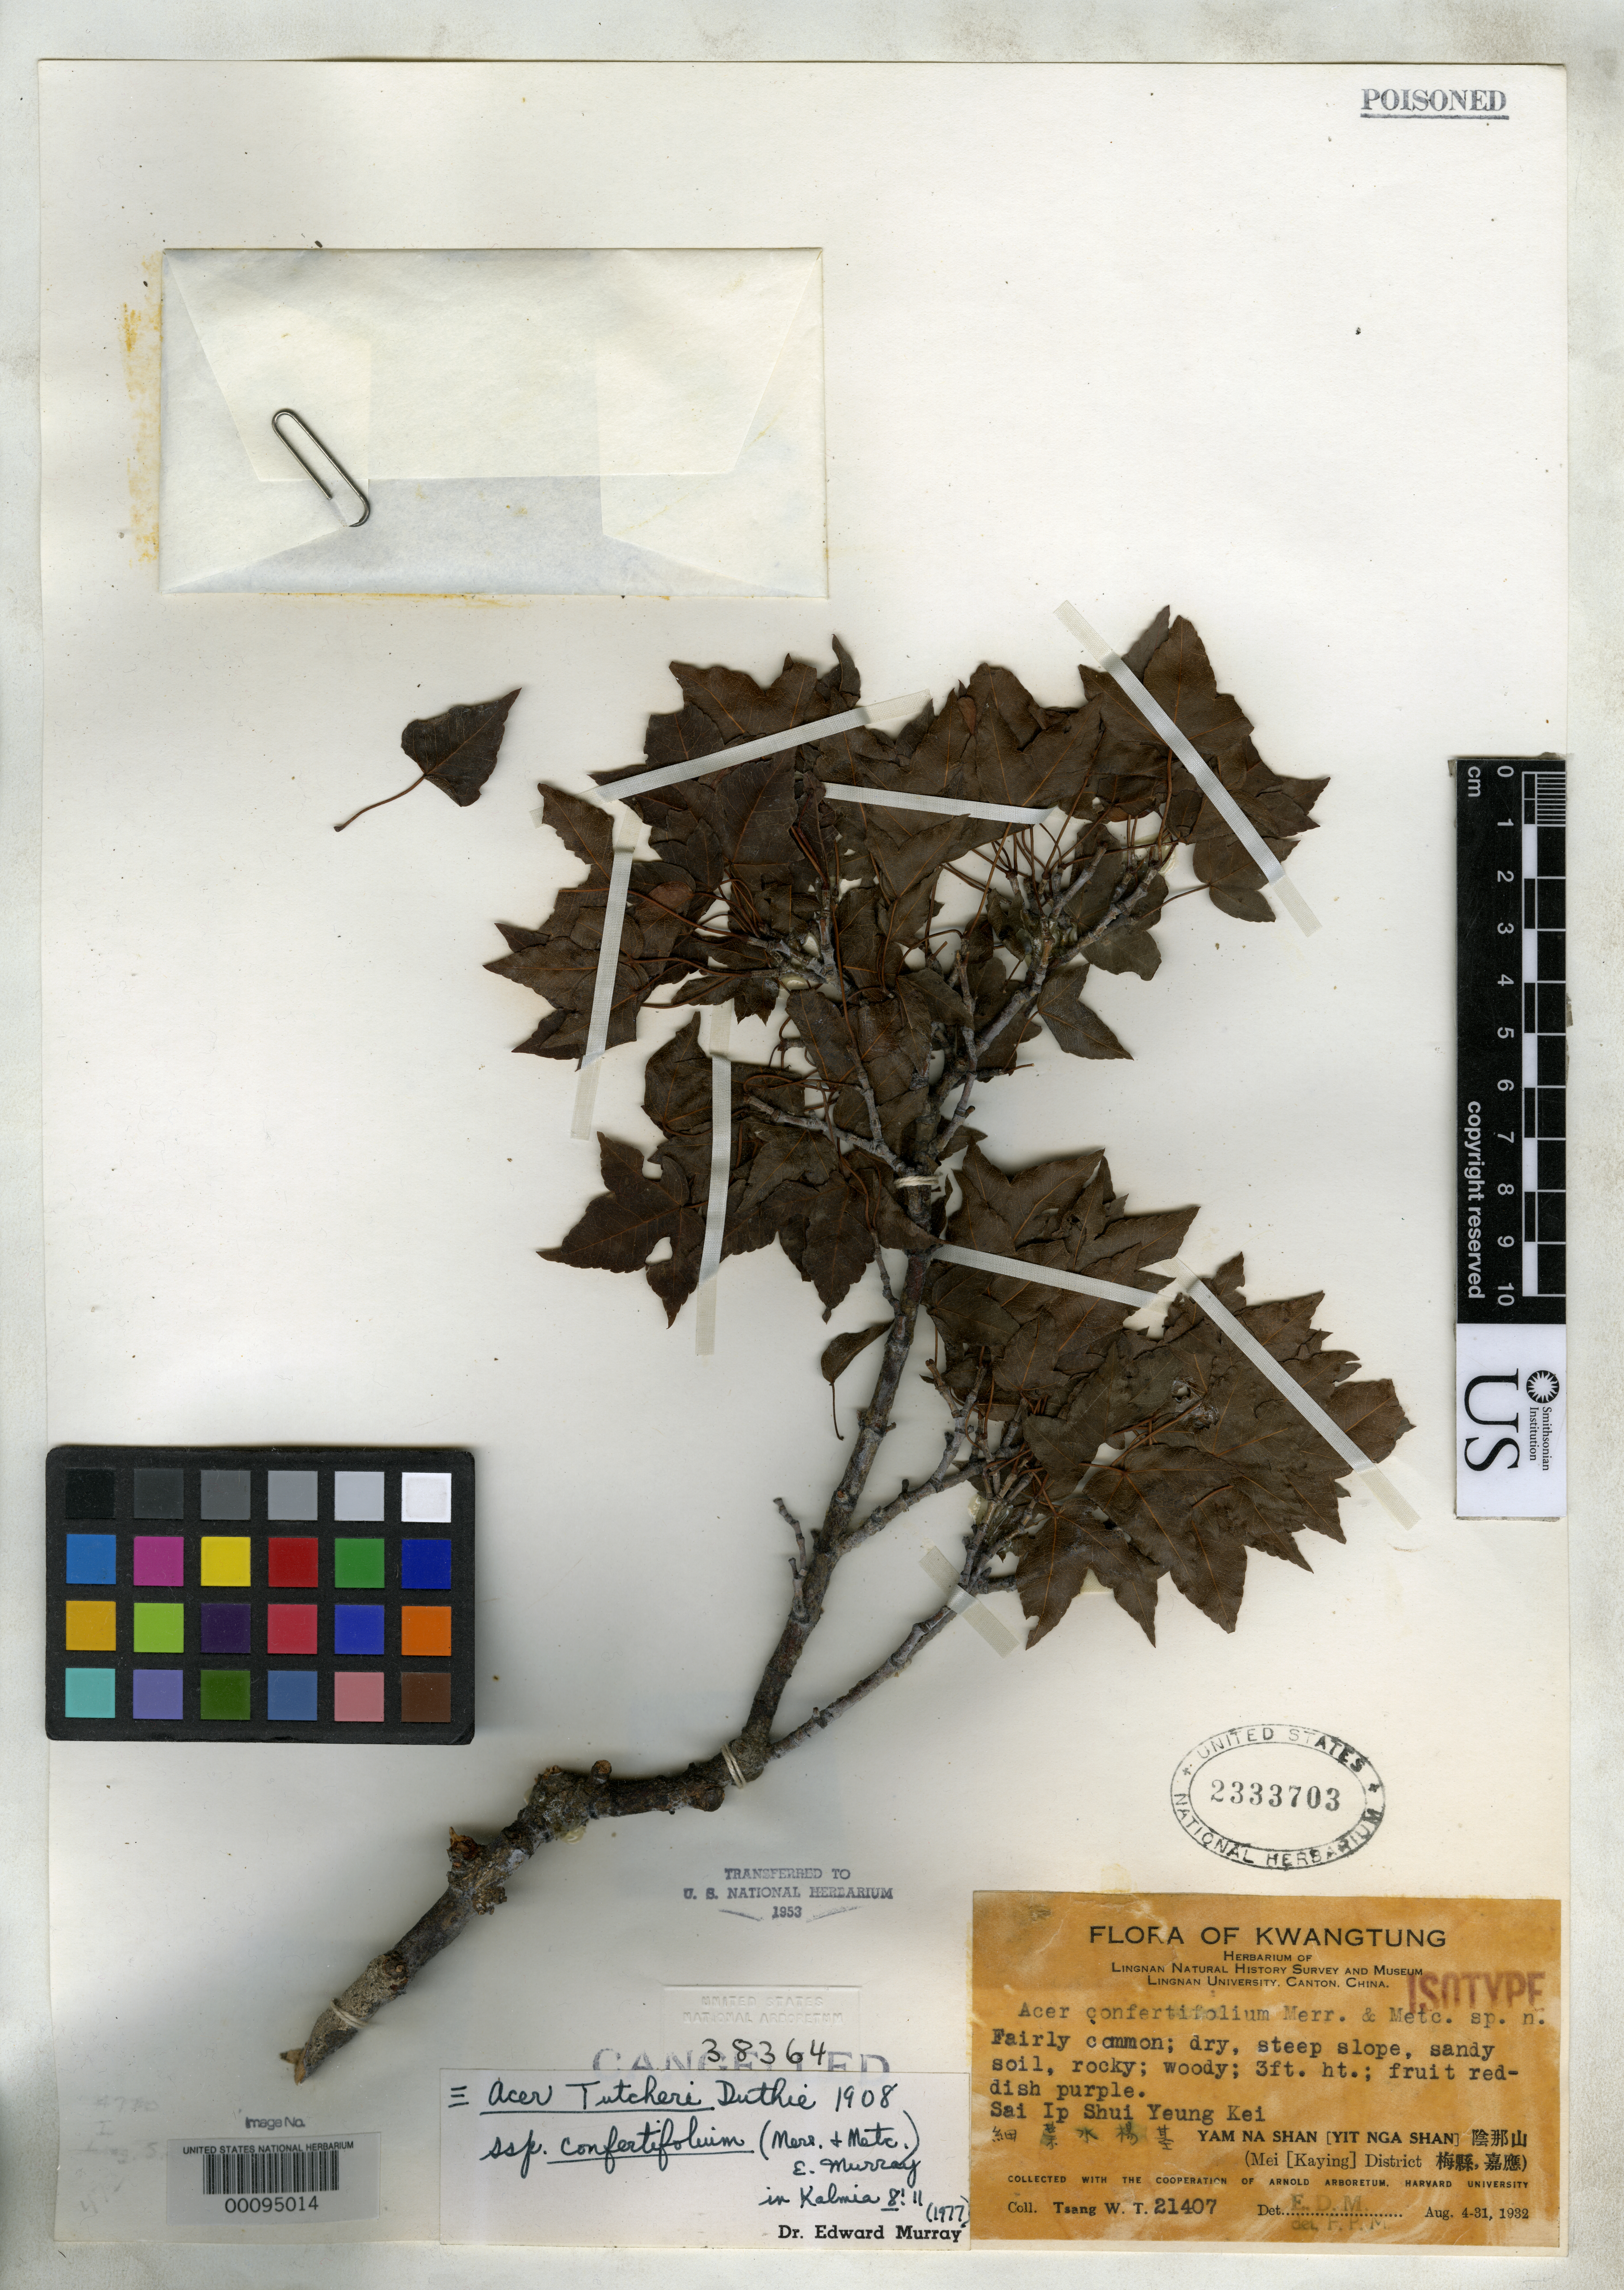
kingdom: Plantae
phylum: Tracheophyta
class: Magnoliopsida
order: Sapindales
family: Sapindaceae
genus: Acer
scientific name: Acer confertifolium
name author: Merr. & F.P. Metcalf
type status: Isotype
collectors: W. T. Tsang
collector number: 21407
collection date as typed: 04 Aug 1932 to 31 Aug 1932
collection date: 1932-08-04/1932-08-31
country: China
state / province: Guangdong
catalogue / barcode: US 2333703